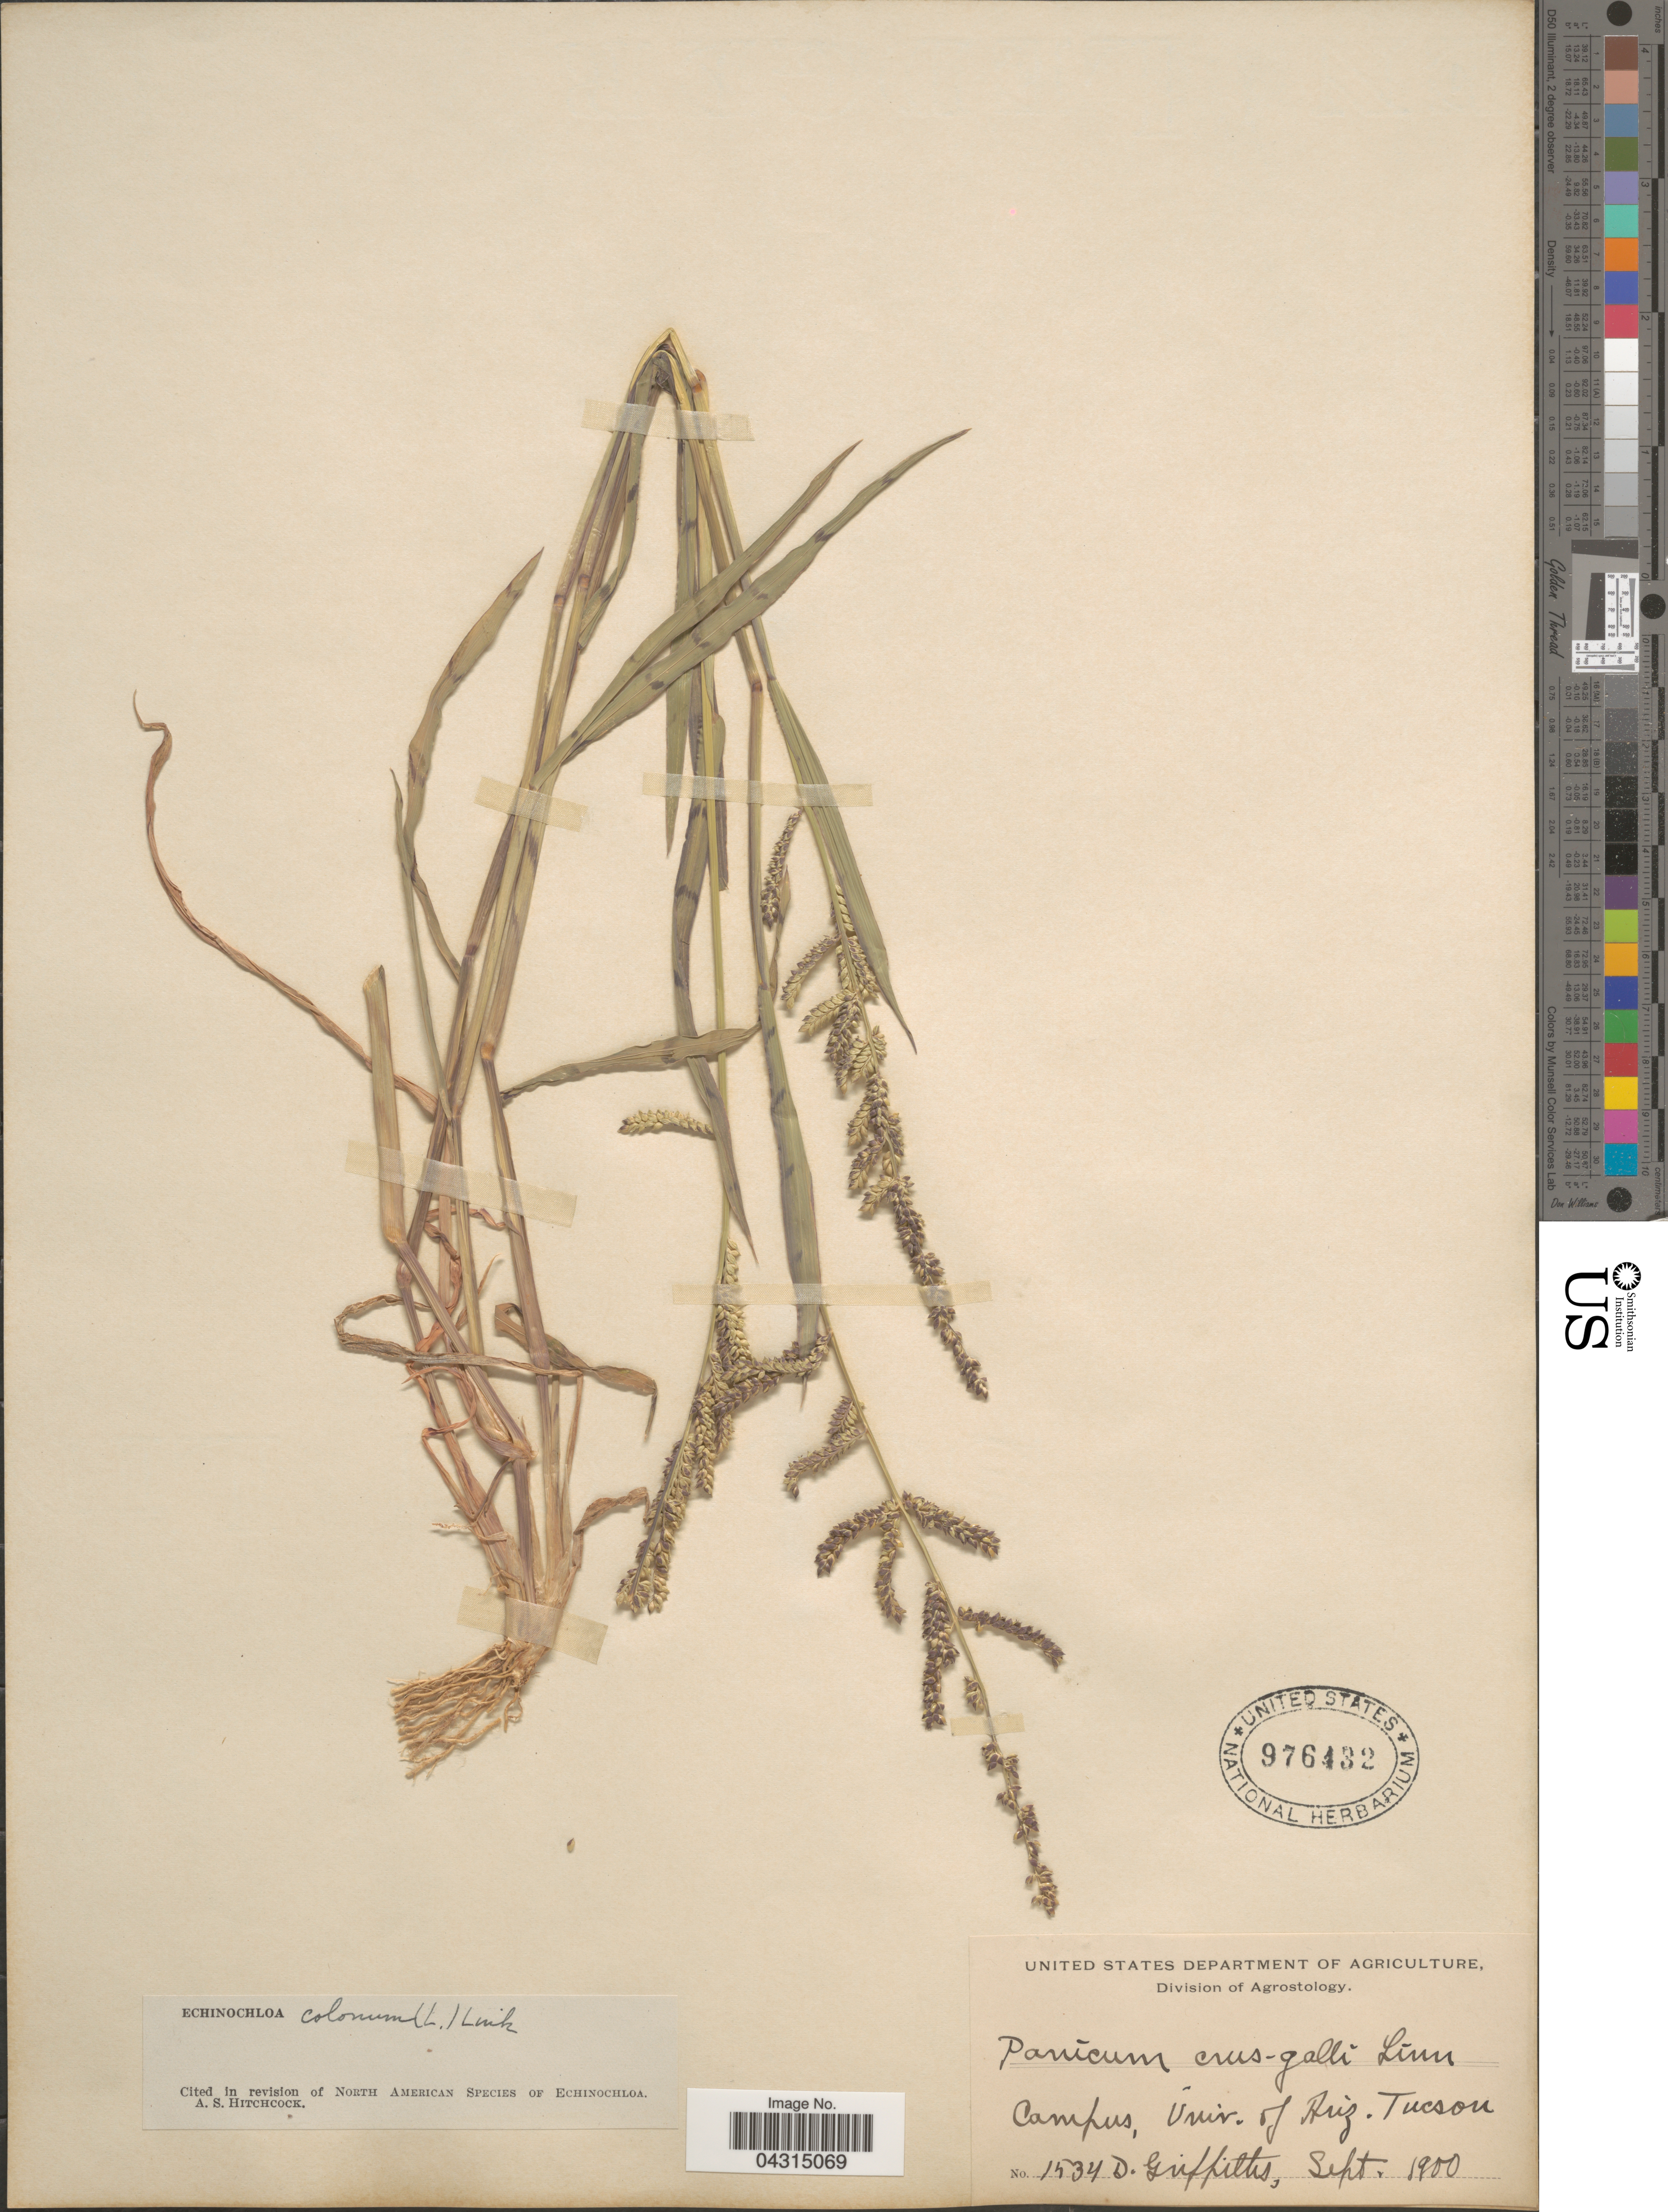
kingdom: Plantae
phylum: Tracheophyta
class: Liliopsida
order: Poales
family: Poaceae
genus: Echinochloa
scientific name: Echinochloa colona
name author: (L.) Link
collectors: D. Griffiths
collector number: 1534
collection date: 1900-09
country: United States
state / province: Arizona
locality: Campus, Univ. of Ariz. Tucson.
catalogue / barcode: US 976432